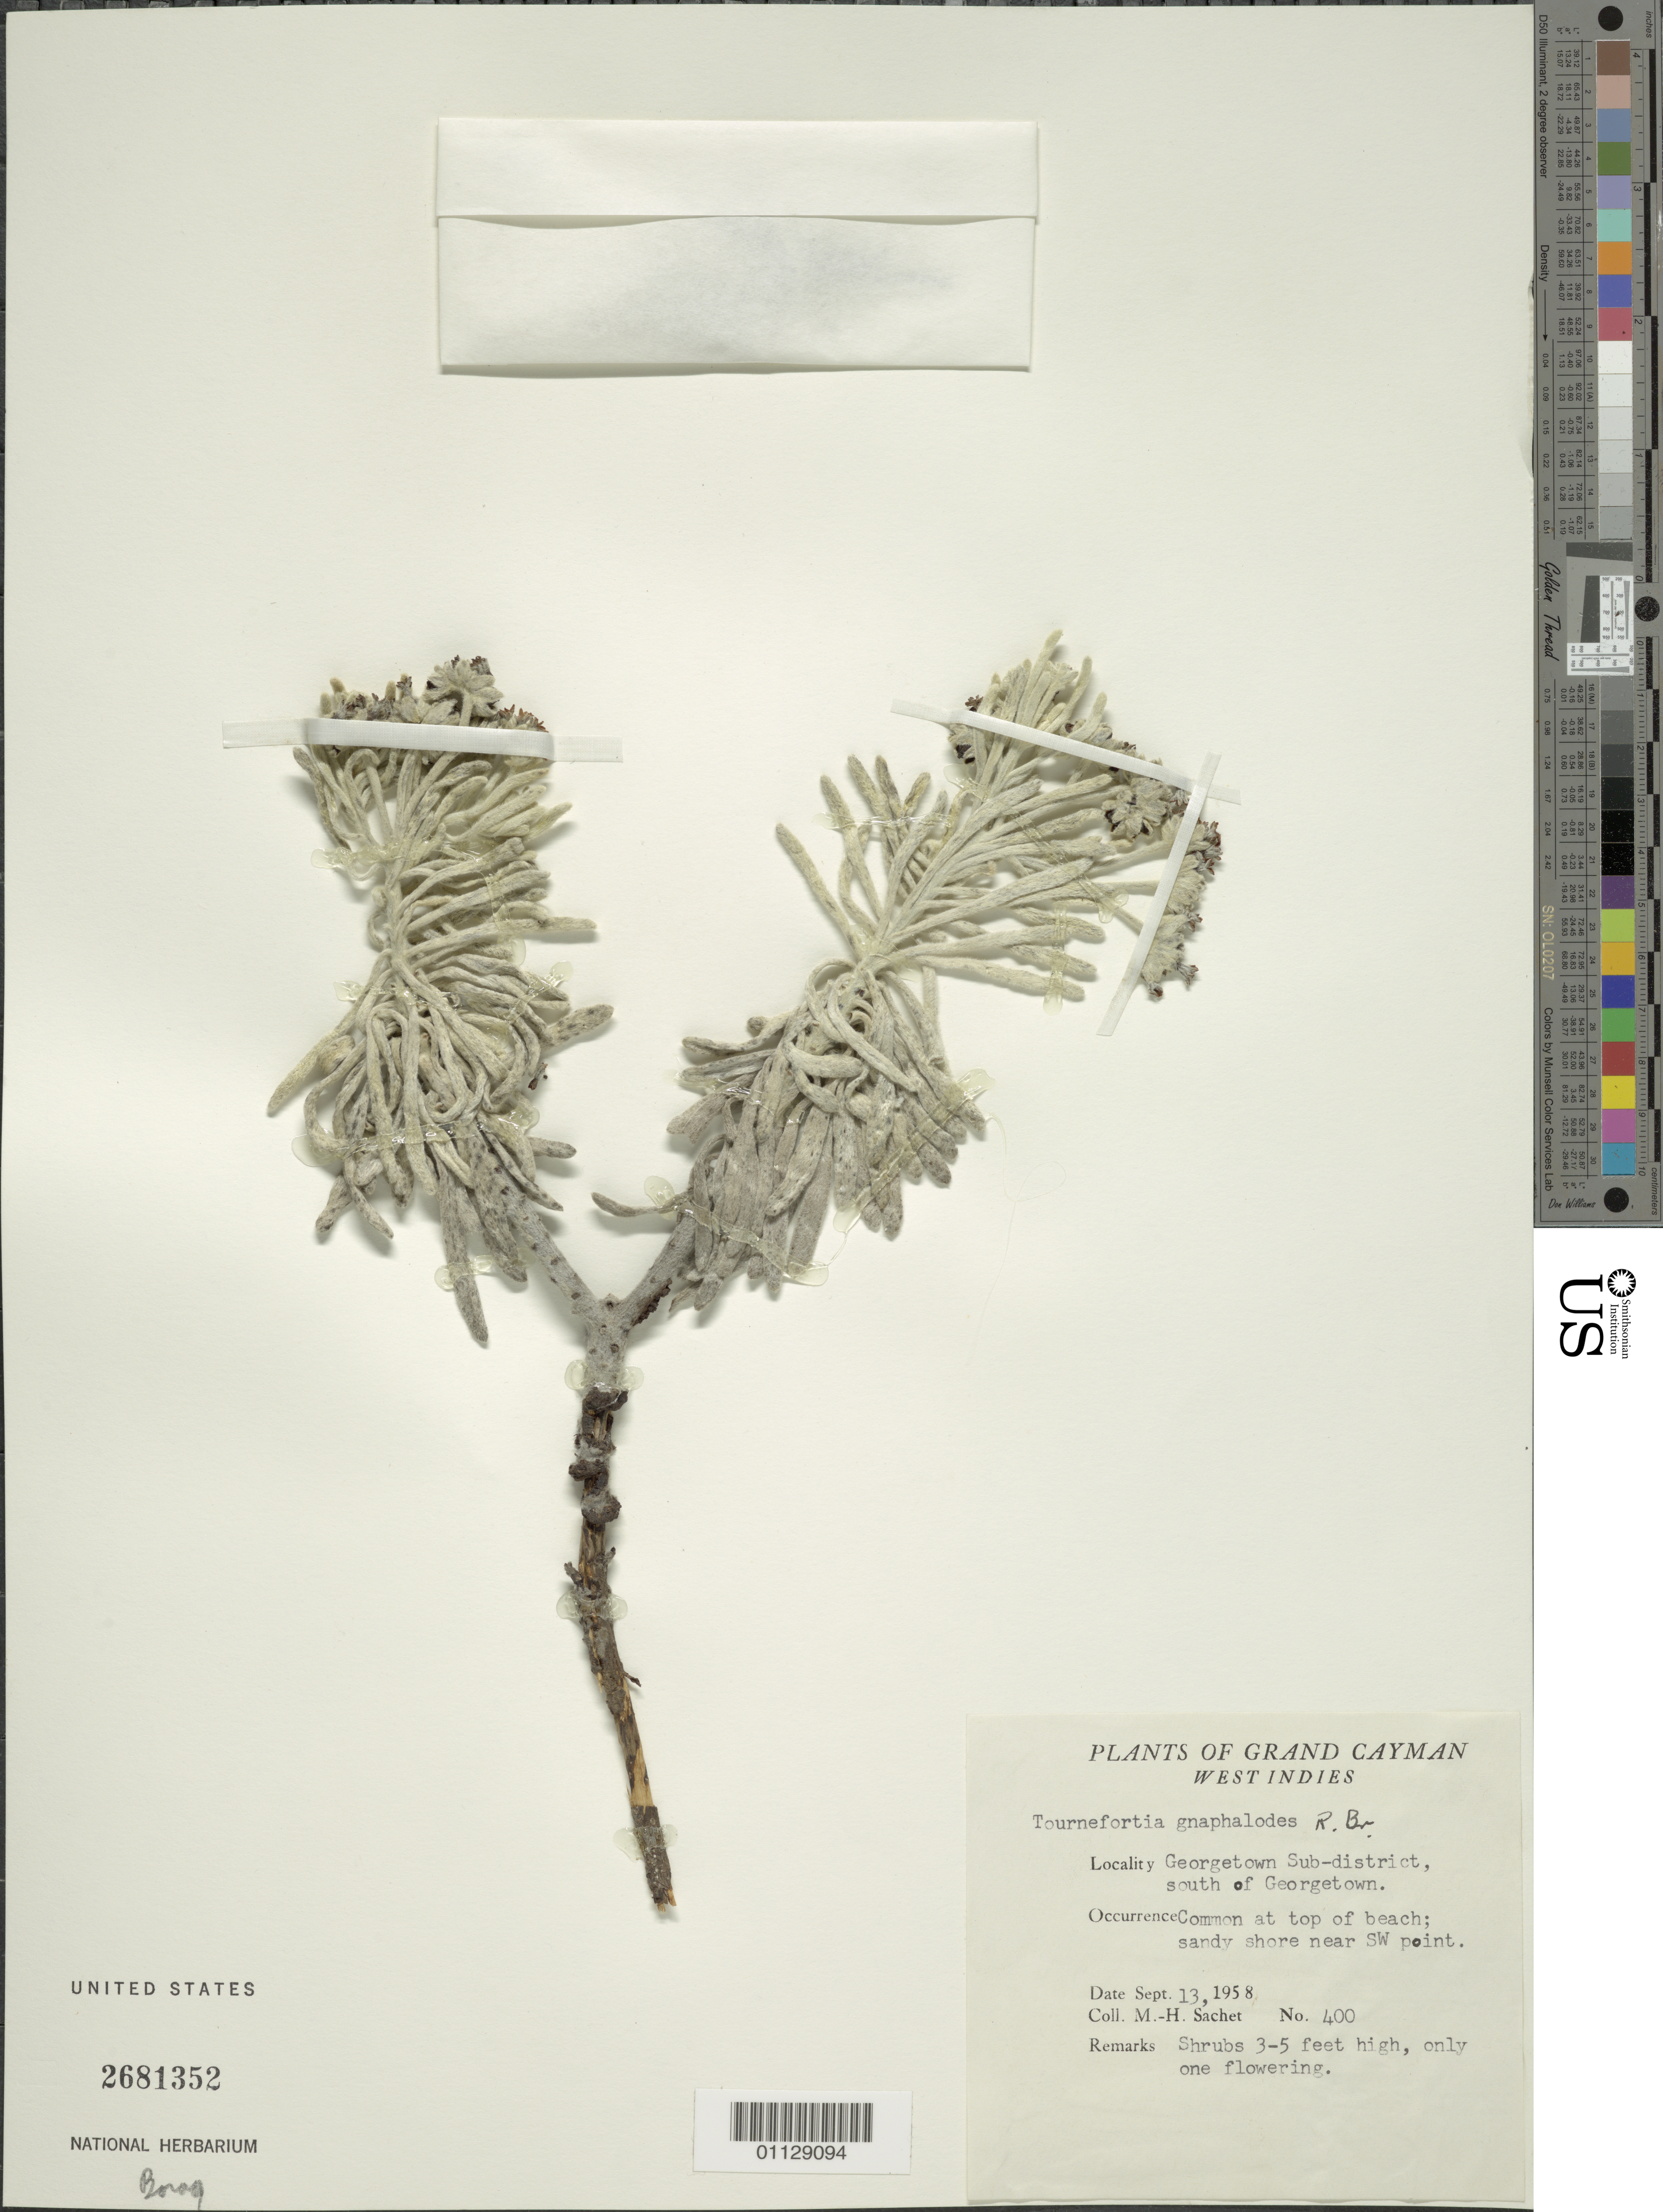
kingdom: Plantae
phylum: Tracheophyta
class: Magnoliopsida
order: Boraginales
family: Heliotropiaceae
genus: Tournefortia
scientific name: Tournefortia gnaphalodes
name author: (L.) R. Br.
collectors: M.-H. Sachet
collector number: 400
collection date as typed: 13 Sep 1958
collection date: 1958-09-13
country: Cayman Islands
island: Grand Cayman I.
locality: Georgetown Sub-district south of Georgetown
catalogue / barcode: US 2681352